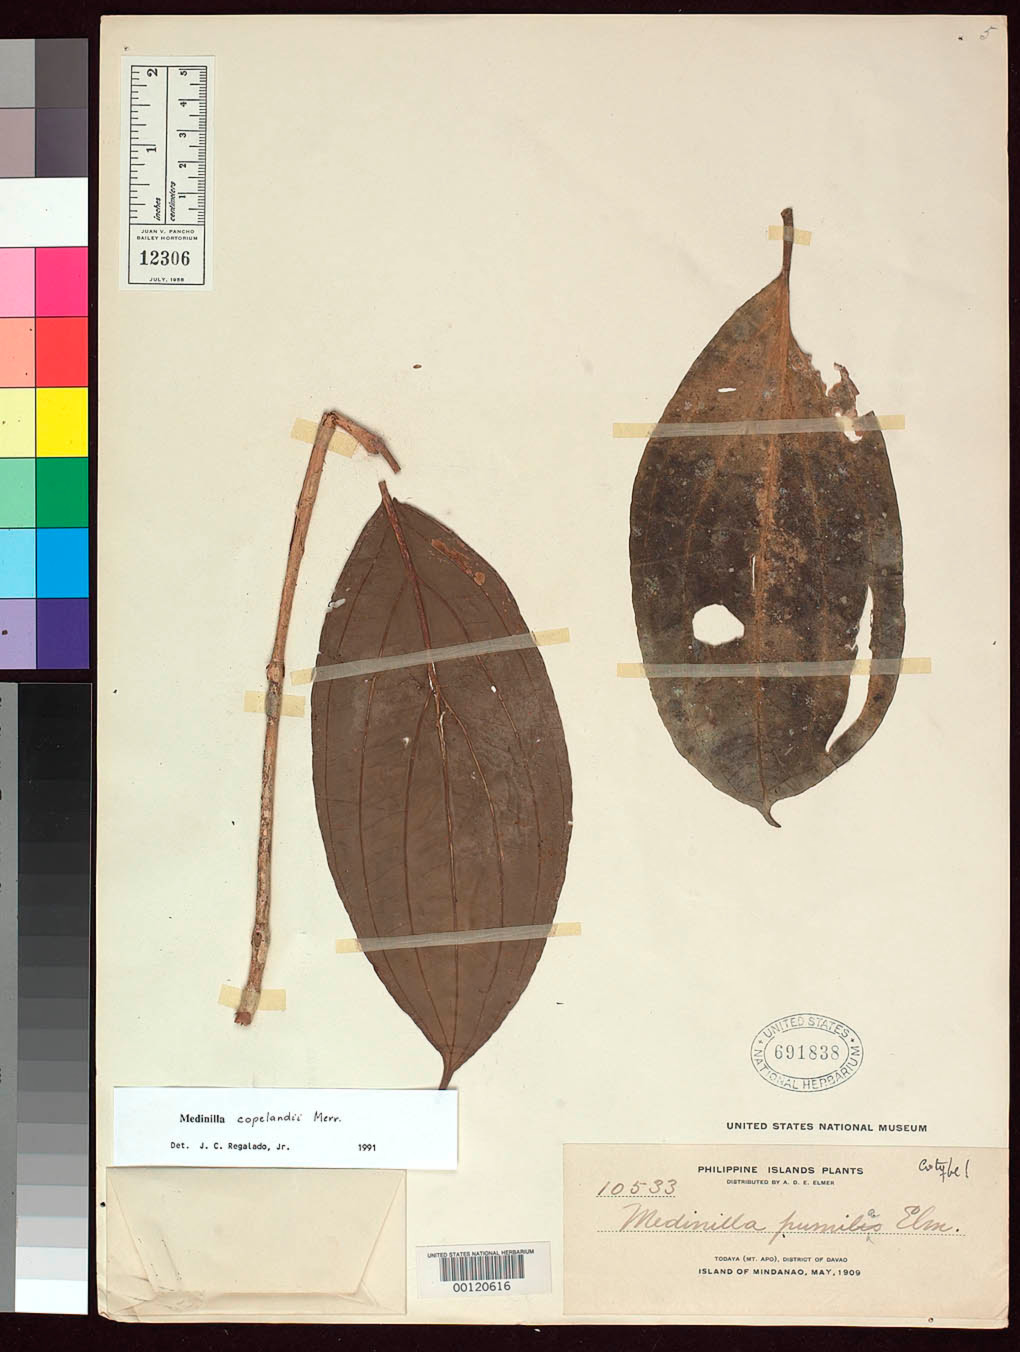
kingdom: Plantae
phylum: Tracheophyta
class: Magnoliopsida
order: Myrtales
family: Melastomataceae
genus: Medinilla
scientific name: Medinilla pumila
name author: Elmer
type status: Isotype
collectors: A. D. E. Elmer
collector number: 10533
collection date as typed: May 1909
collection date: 1909-05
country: Philippines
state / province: Davao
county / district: Davao del Sur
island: Mindanao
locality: Todaya, Mt. Apo.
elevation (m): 1295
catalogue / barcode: US 691838